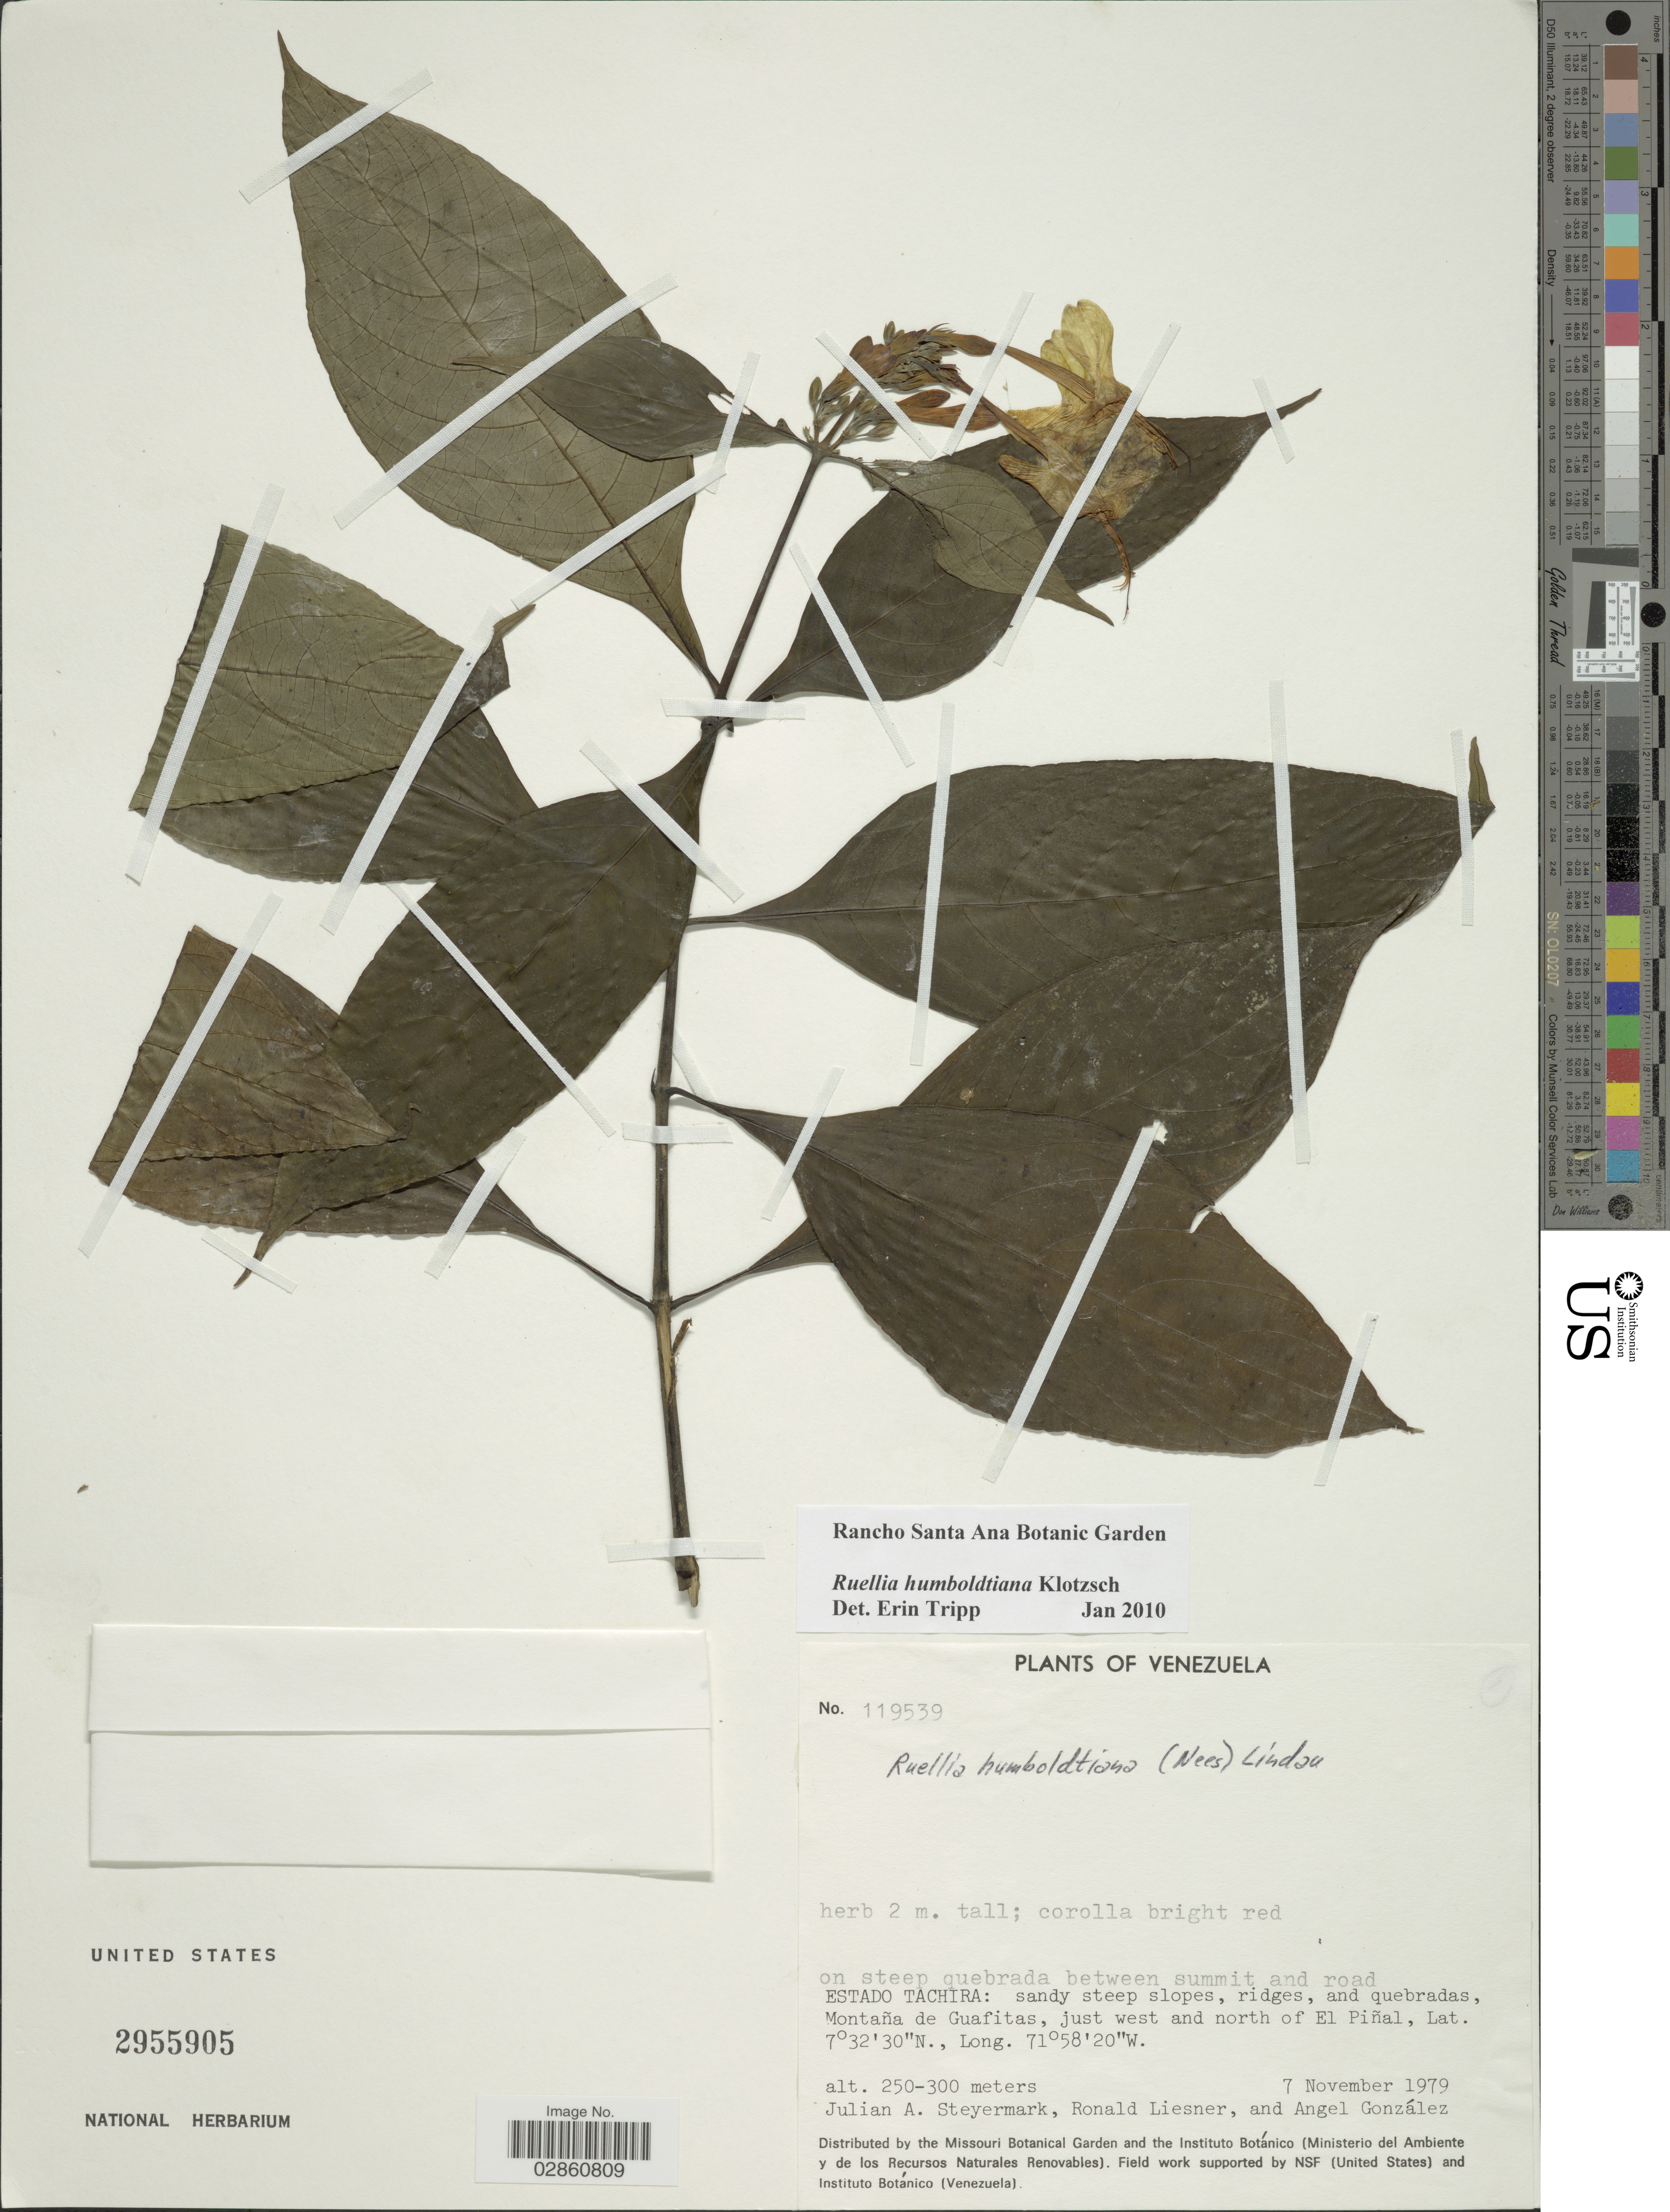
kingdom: Plantae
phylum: Tracheophyta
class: Magnoliopsida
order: Lamiales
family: Acanthaceae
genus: Ruellia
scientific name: Ruellia humboldtiana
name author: (Nees) Lindau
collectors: J. Steyermark, R. L. Liesner & A. C. González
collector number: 119539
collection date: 1979-11-07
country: Venezuela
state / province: Tachira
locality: Estado Tachira: sandy steep slopes, ridges, and quebradas, Montaña de Guafitas, just west and north of El Piñal.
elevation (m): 250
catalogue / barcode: US 2955905